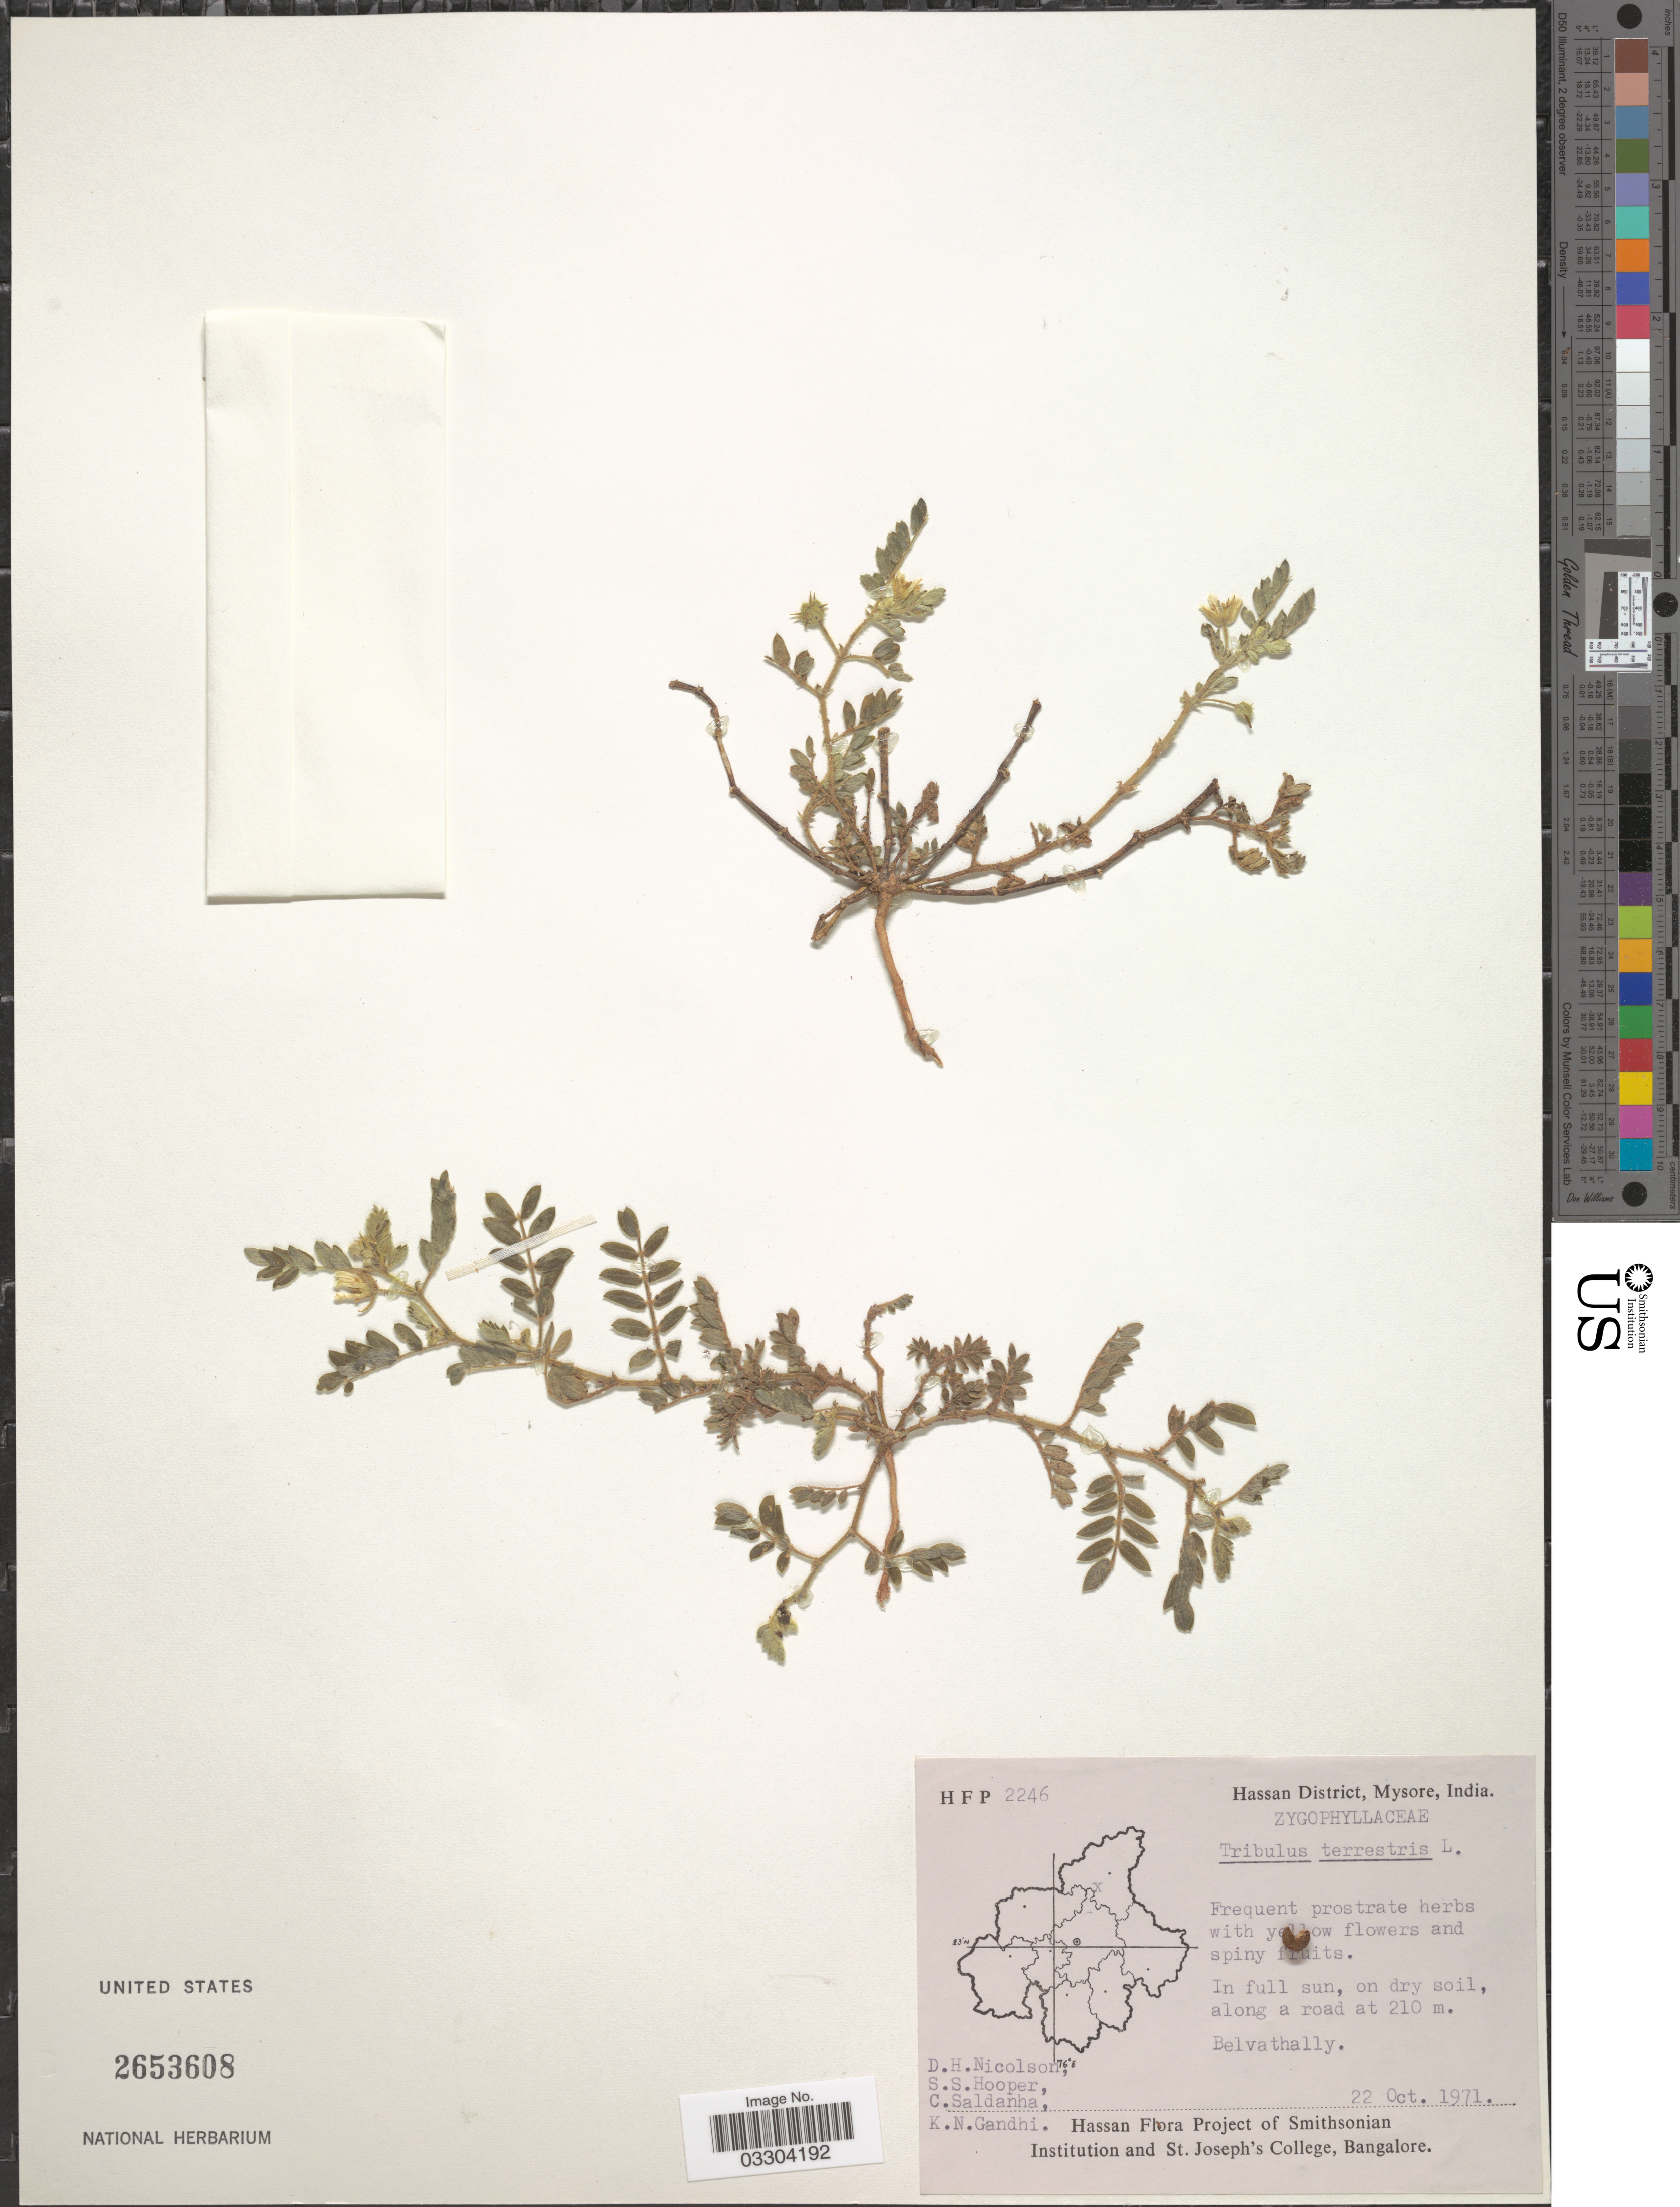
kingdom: Plantae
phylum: Tracheophyta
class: Magnoliopsida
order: Zygophyllales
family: Zygophyllaceae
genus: Tribulus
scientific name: Tribulus terrestris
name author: L.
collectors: D. H. Nicolson, S. S. Hooper, C. Saldanha & K. N. Gandhi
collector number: HFP2246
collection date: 1971-10-22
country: India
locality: Hassan District, Mysore, Belvathally.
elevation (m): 210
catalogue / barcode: US 2653608